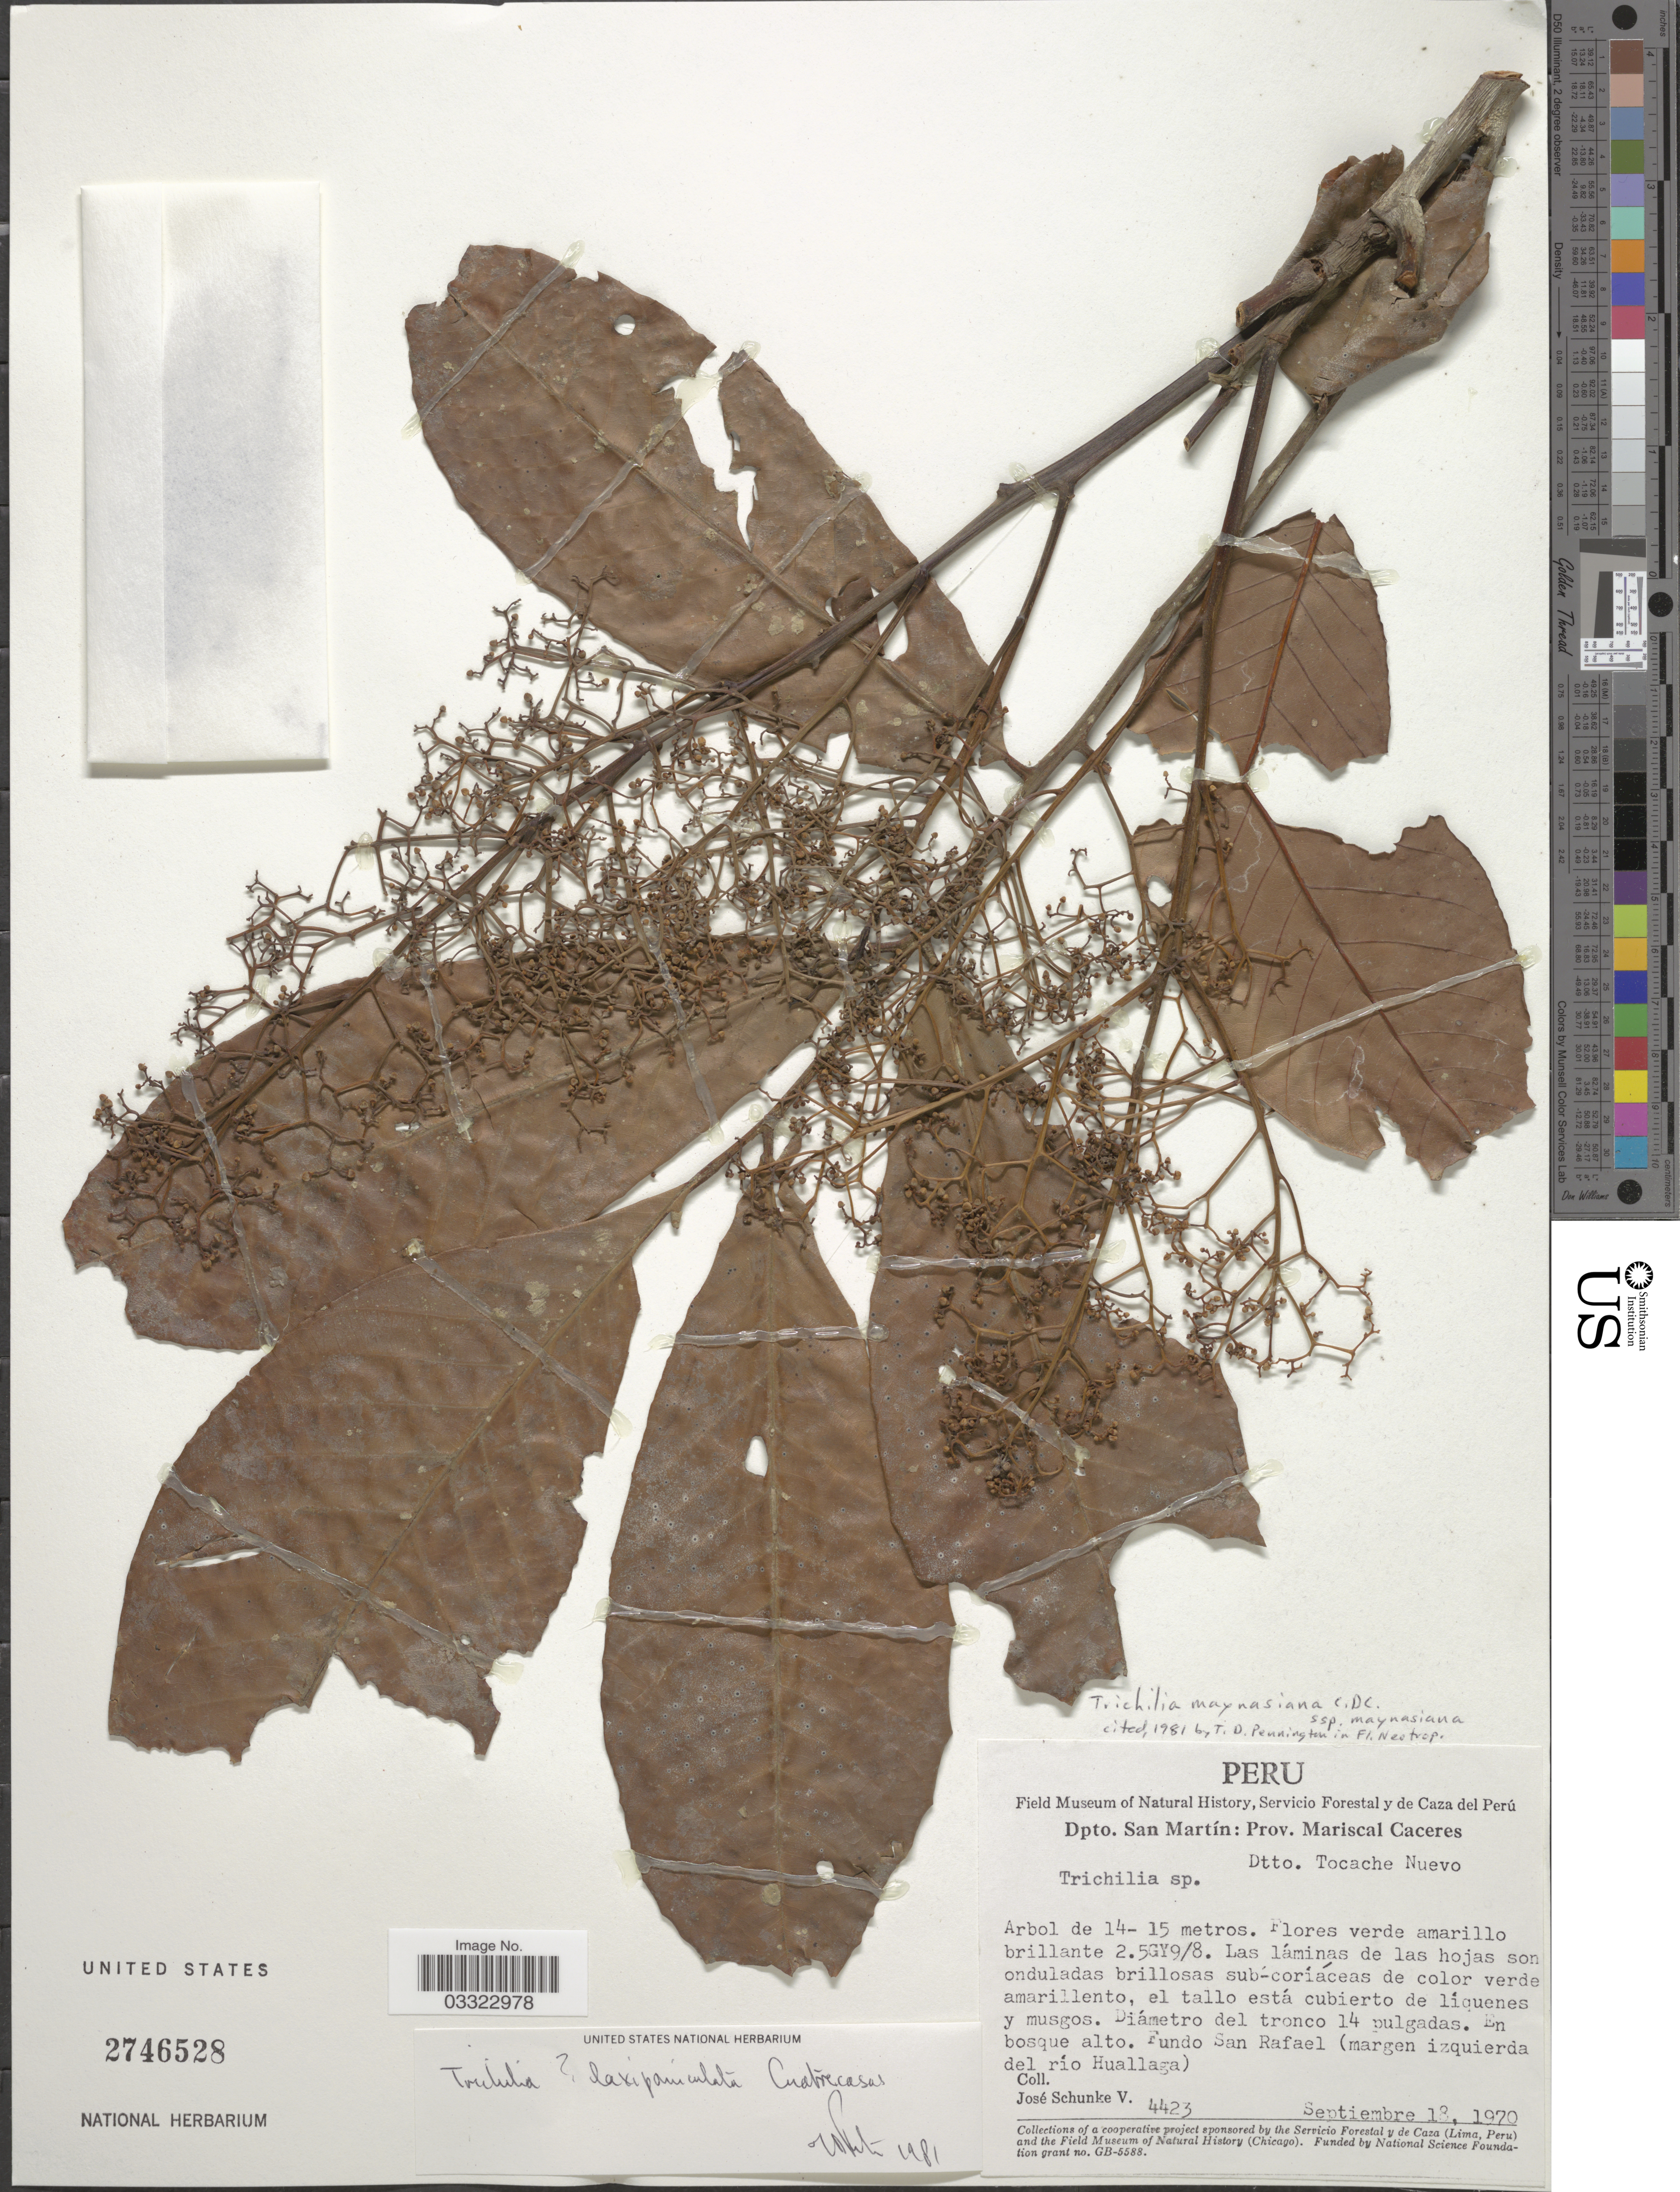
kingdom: Plantae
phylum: Tracheophyta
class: Magnoliopsida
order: Sapindales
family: Meliaceae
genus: Trichilia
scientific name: Trichilia maynasiana subsp. maynasiana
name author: C. DC.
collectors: J. Schunke Vigo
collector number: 4423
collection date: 1970-09-18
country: Peru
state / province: San Martín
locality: Dpto. San Martín: Prov. Mariscal Caceres, En bosque alto. Fundo San Rafael (margen izquierda del río Huallaga).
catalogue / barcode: US 2746528